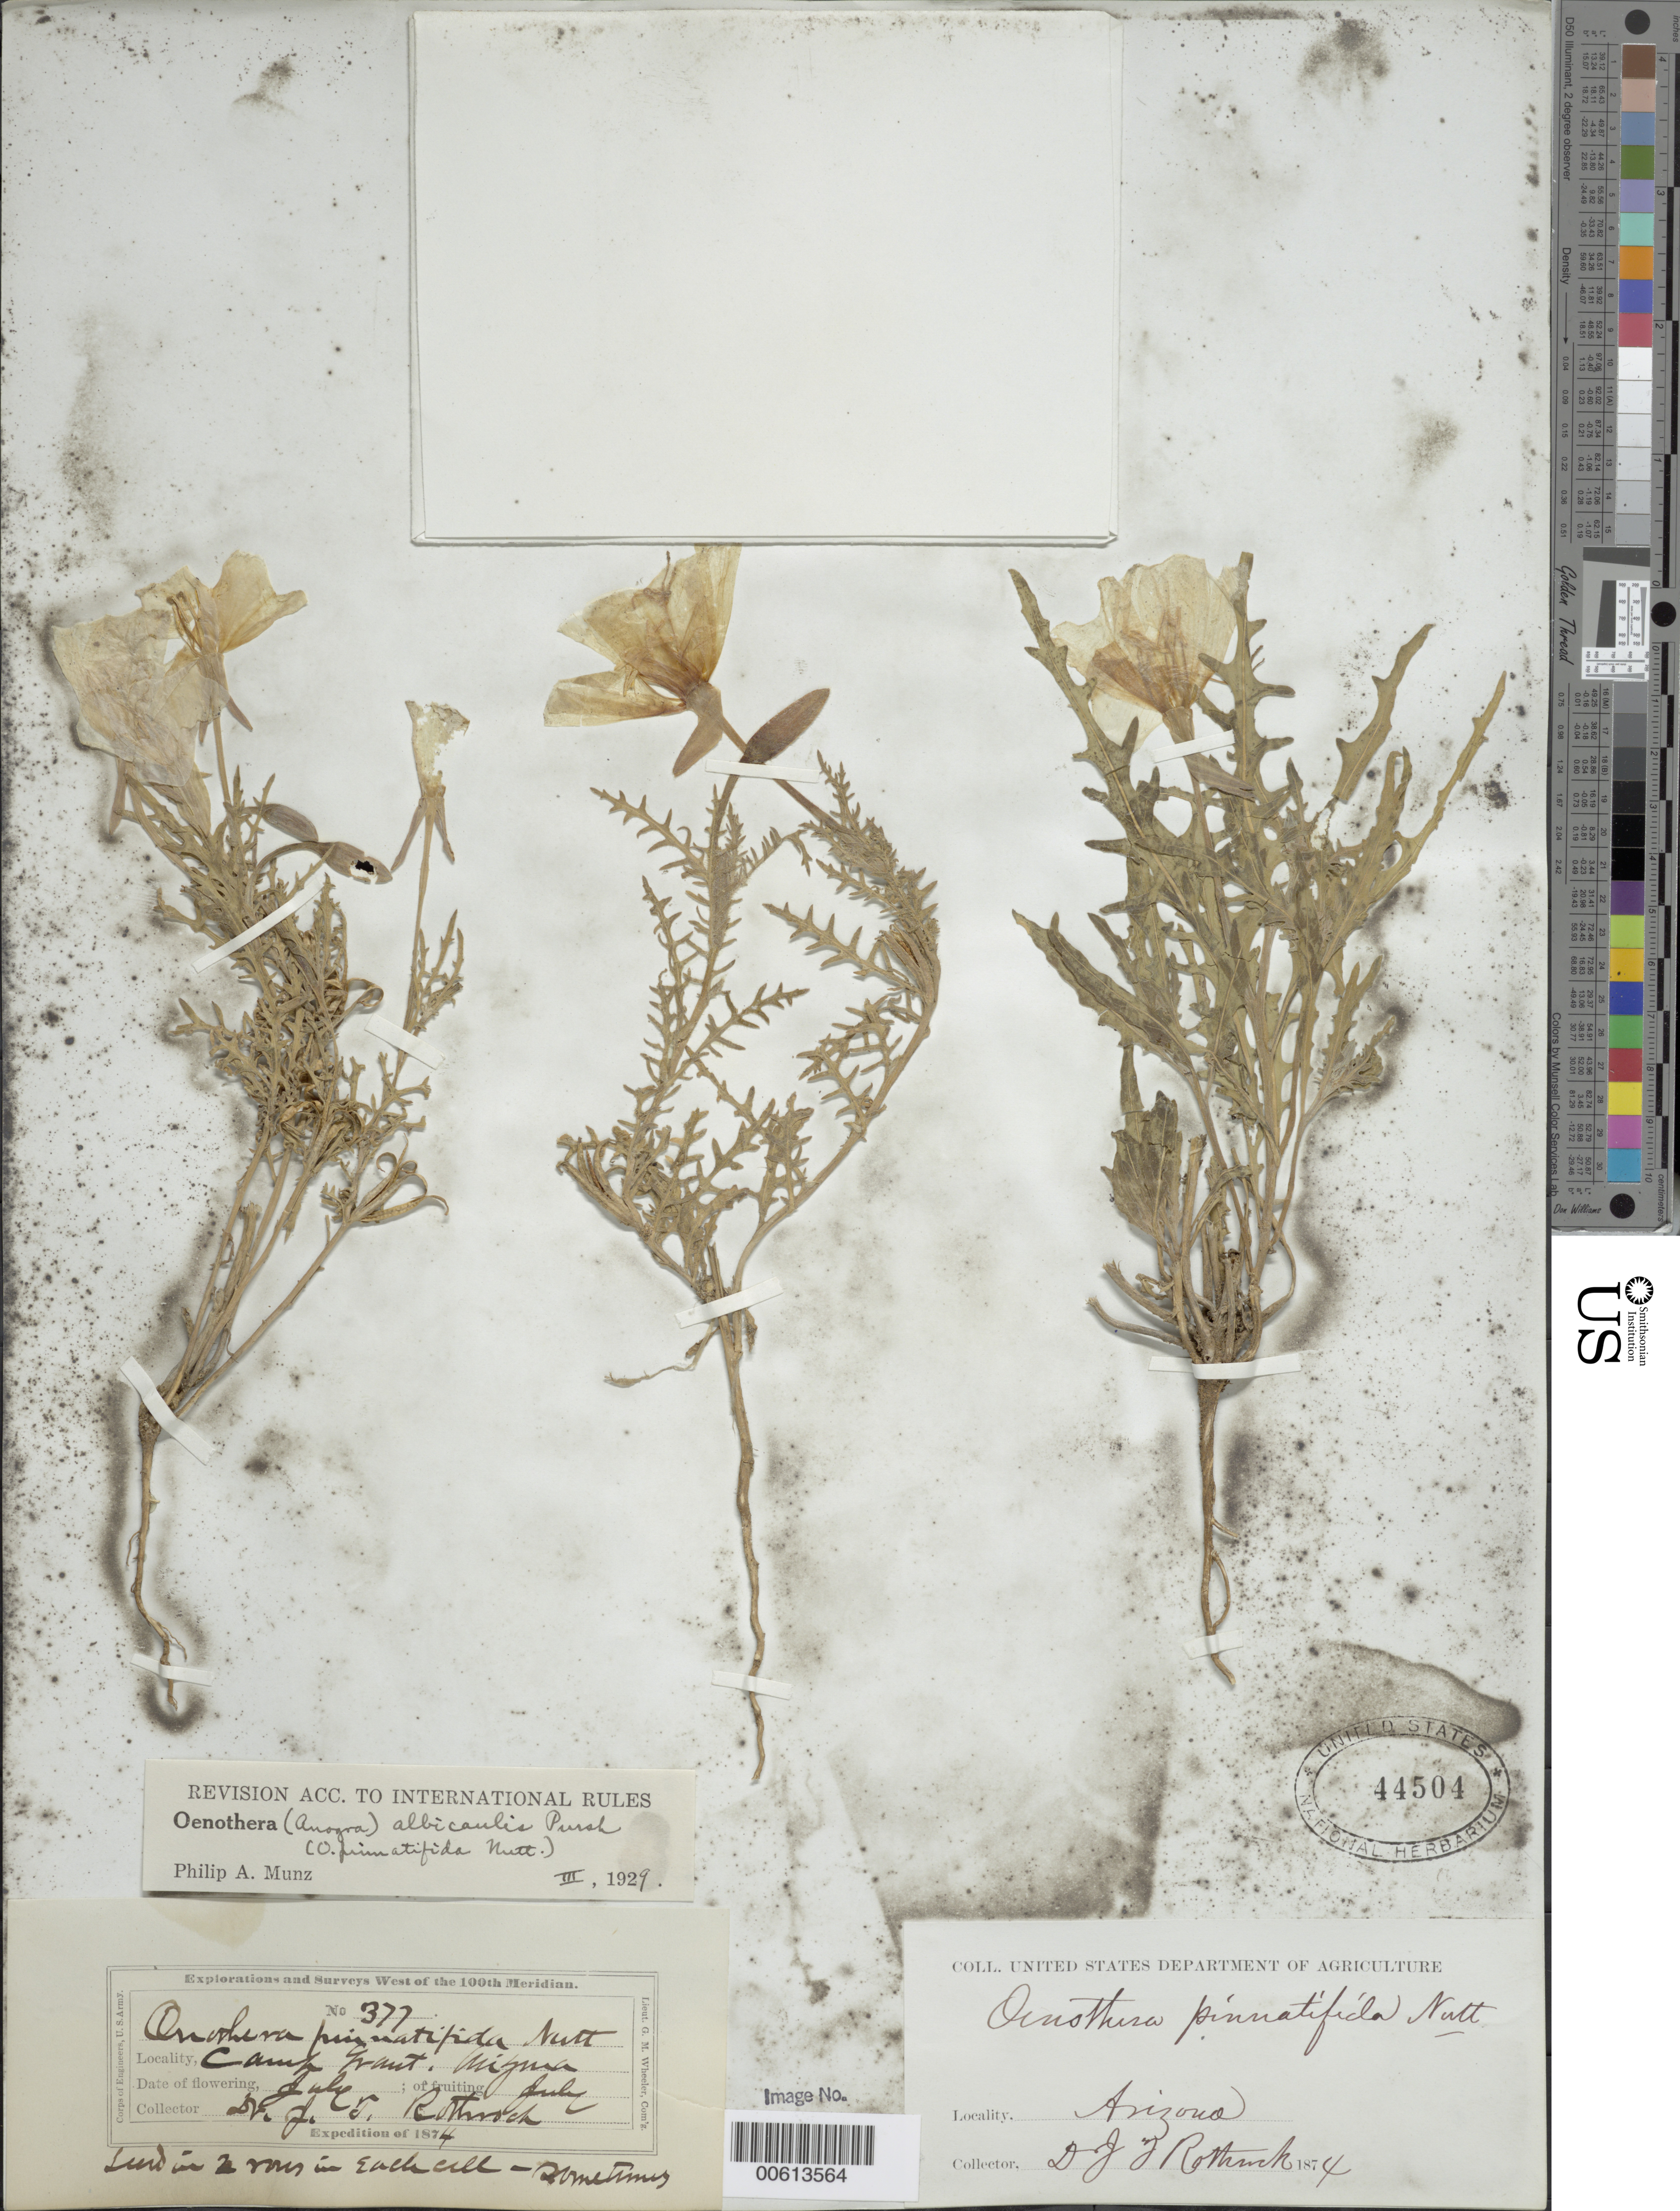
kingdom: Plantae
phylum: Tracheophyta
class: Magnoliopsida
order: Myrtales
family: Onagraceae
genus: Oenothera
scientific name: Oenothera albicaulis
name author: Pursh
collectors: J. T. Rothrock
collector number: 377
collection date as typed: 1874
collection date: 1874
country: United States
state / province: Arizona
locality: Camp Grant, Migma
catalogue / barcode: US 44504